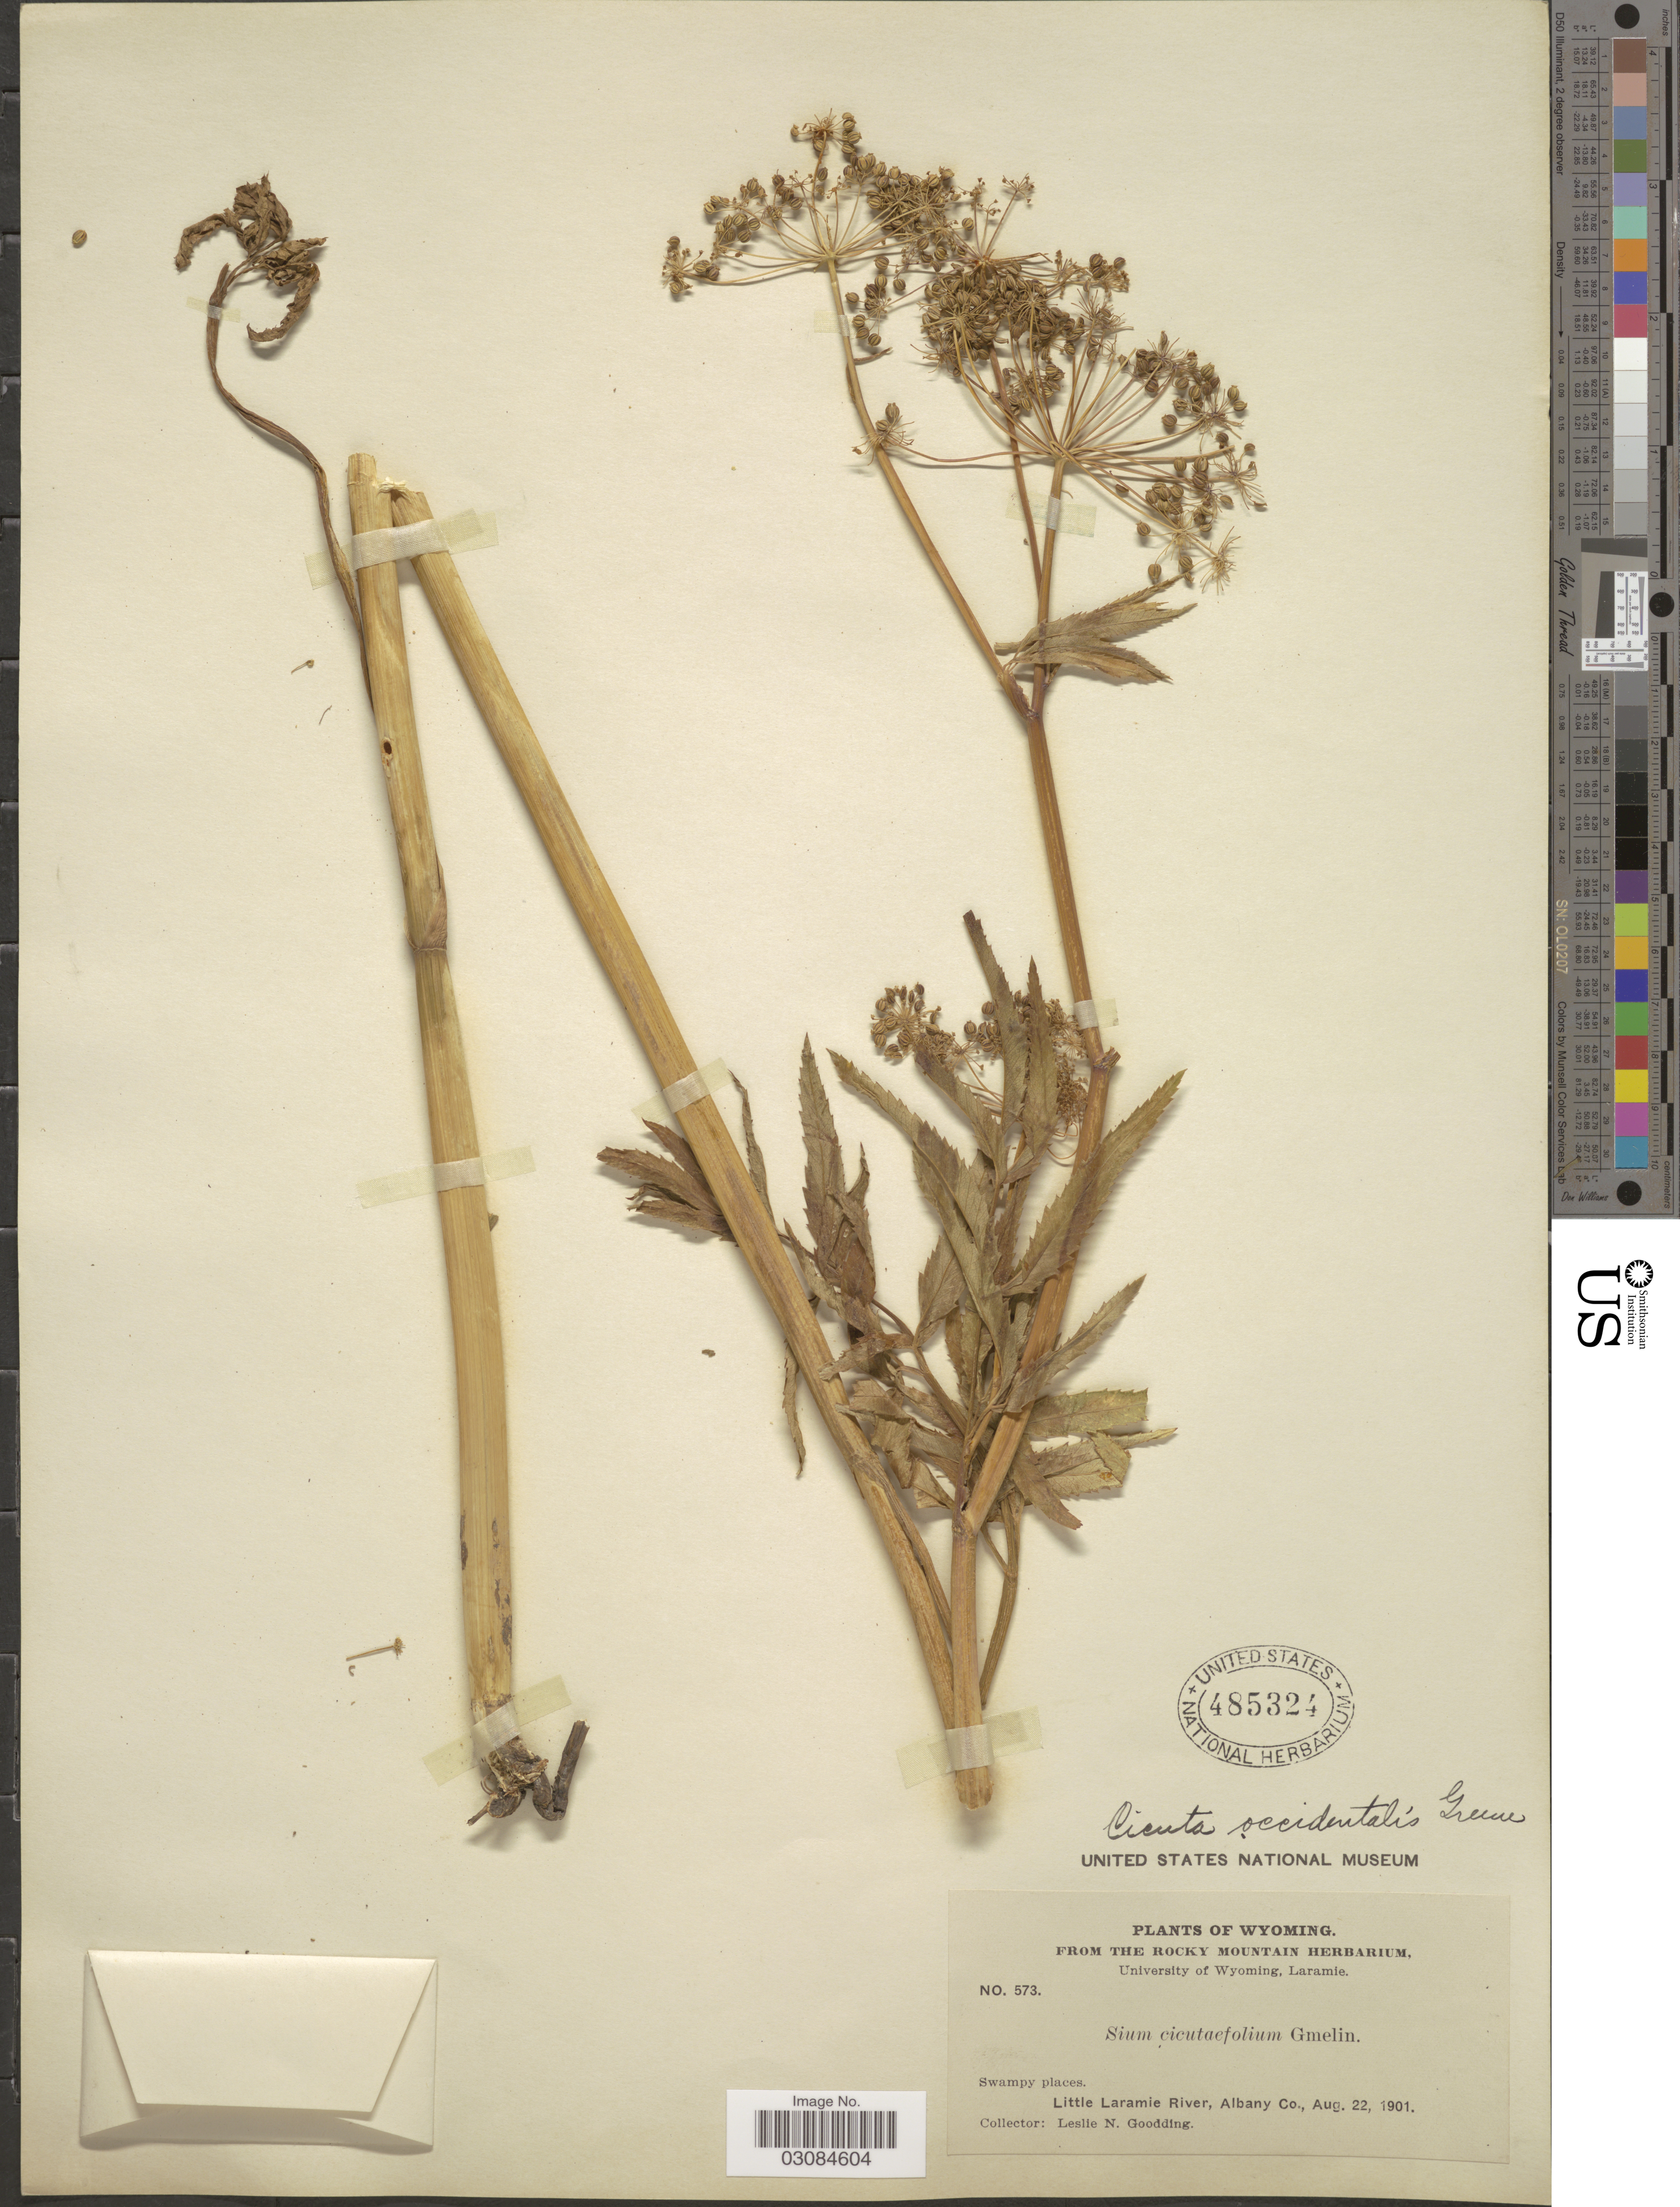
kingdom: Plantae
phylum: Tracheophyta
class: Magnoliopsida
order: Apiales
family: Apiaceae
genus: Cicuta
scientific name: Cicuta occidentalis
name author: Greene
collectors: L. N. Goodding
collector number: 573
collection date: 1901-08-22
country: United States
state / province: Wyoming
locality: Little Laramie river, Albany Co.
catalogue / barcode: US 485324